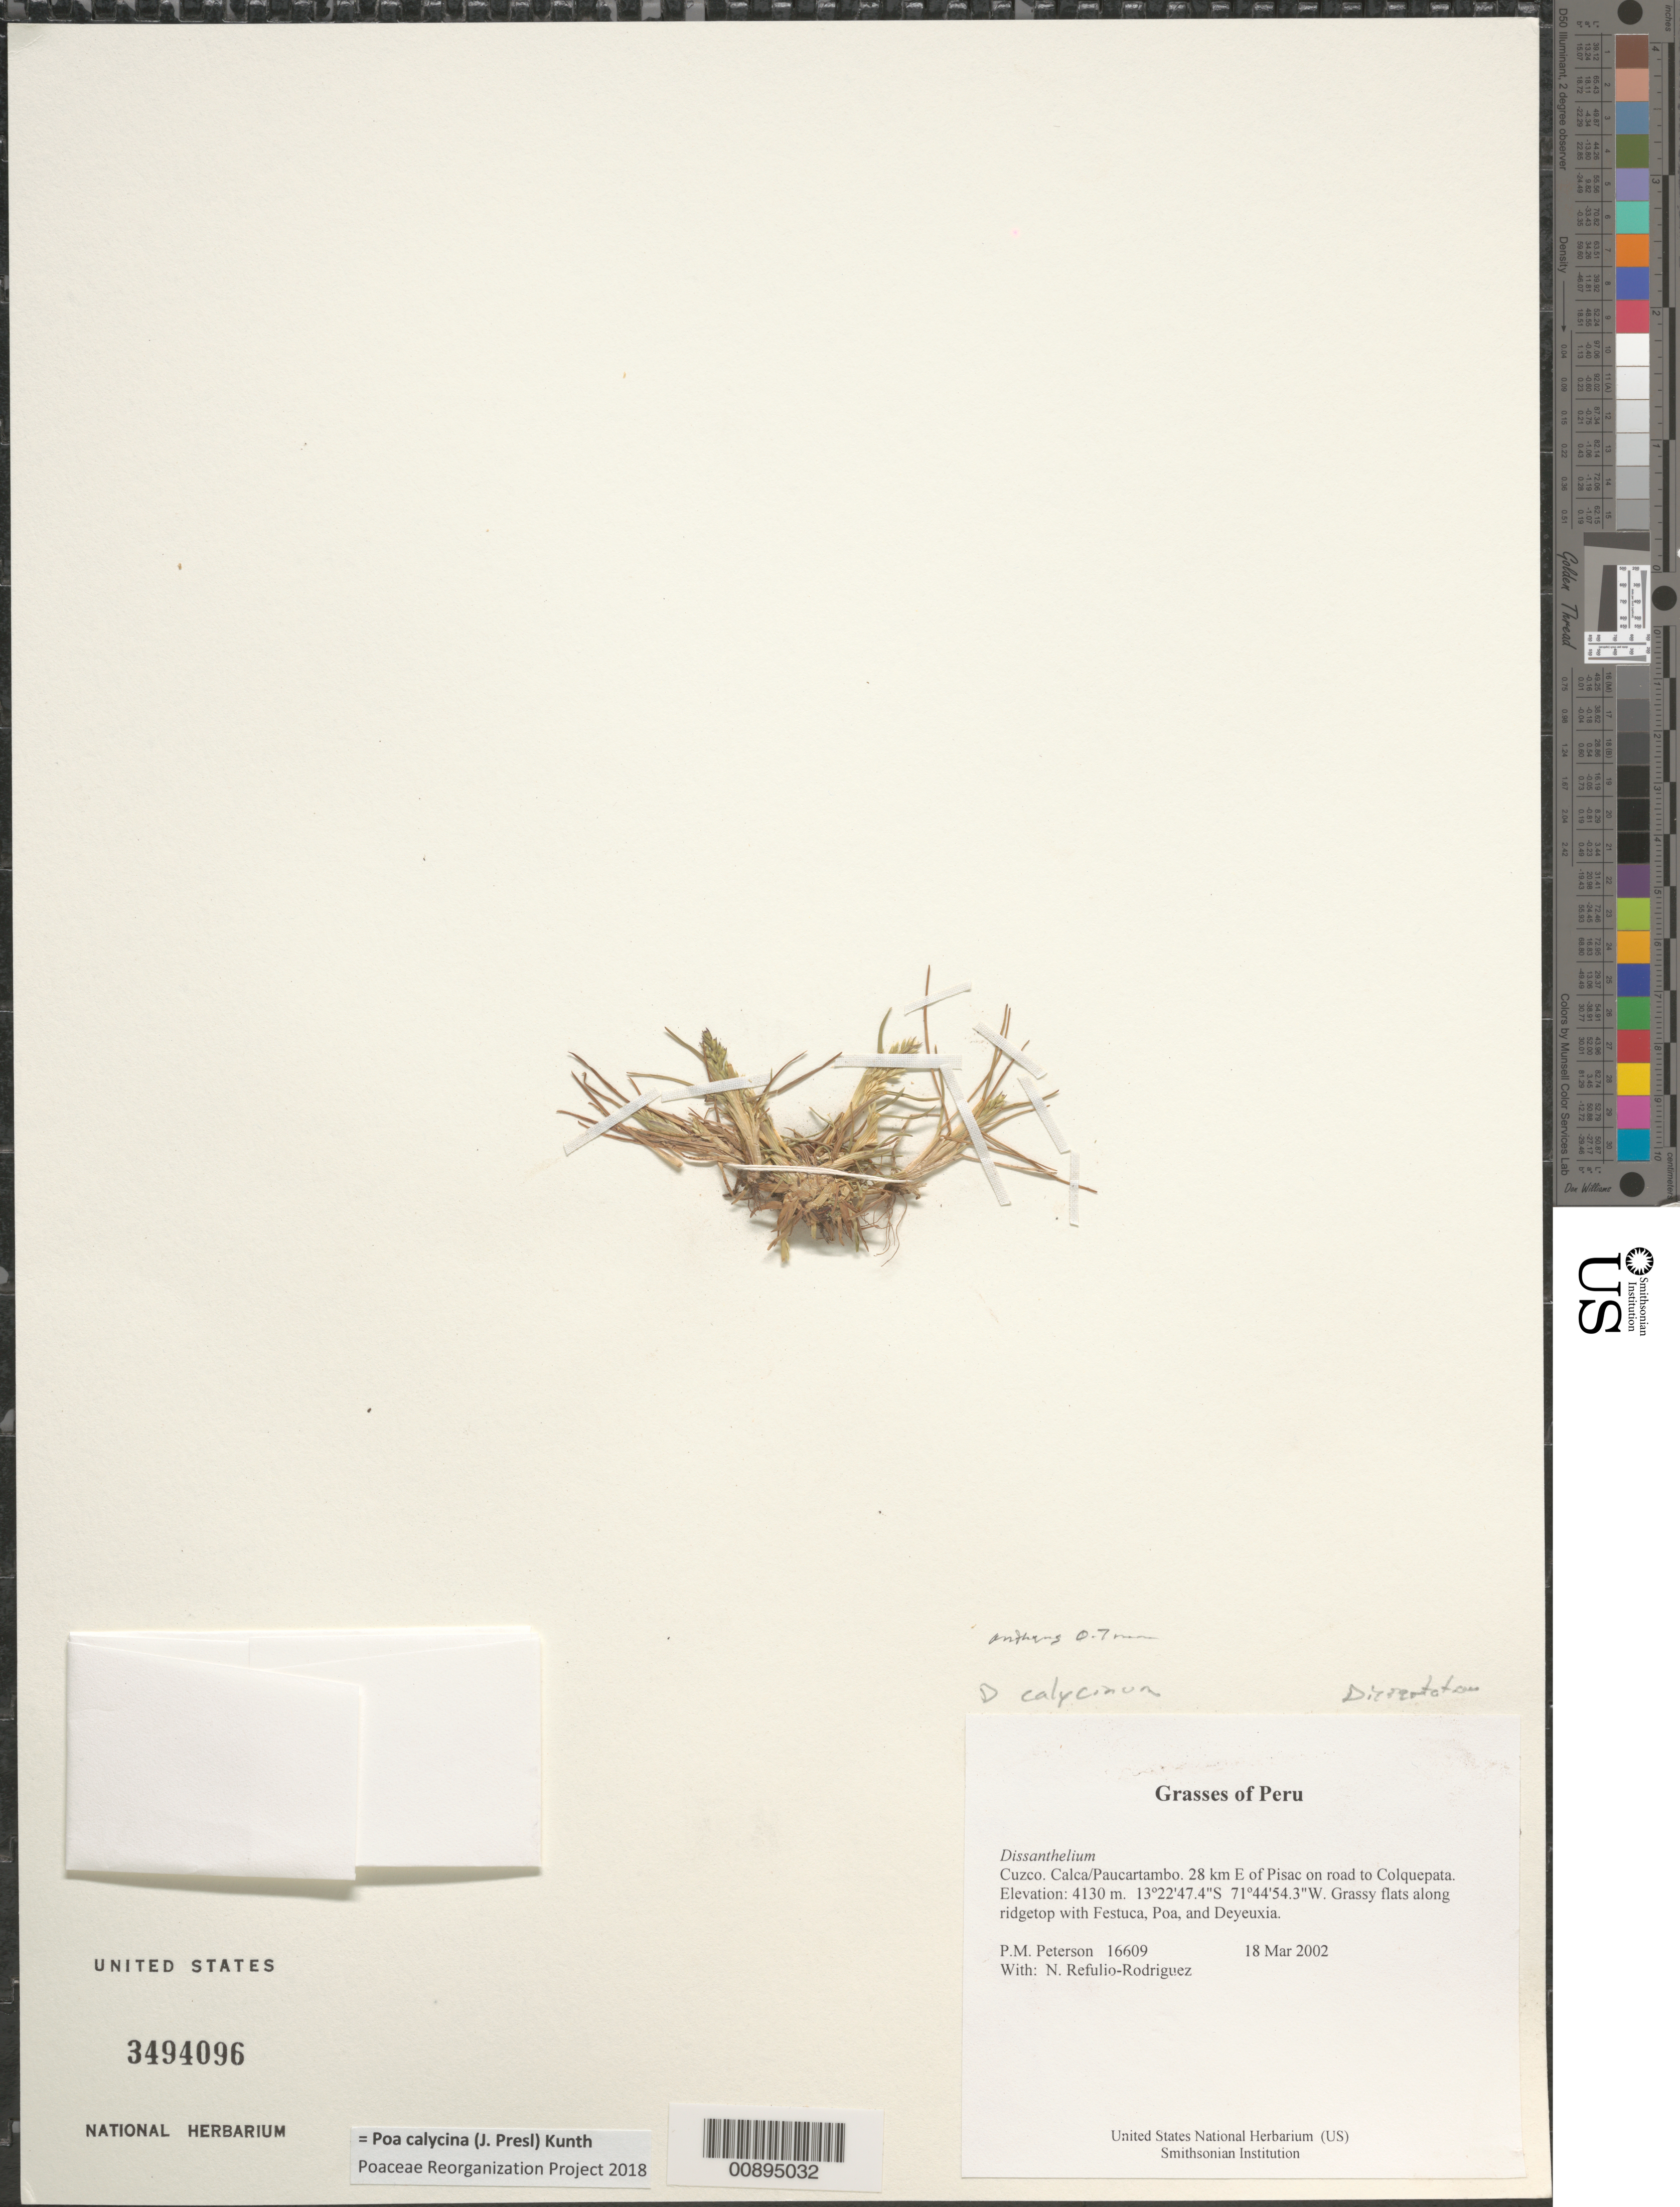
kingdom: Plantae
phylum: Tracheophyta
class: Liliopsida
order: Poales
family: Poaceae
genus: Poa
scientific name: Poa calycina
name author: (J. Presl) Kunth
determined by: Poaceae Reorganization Project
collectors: P. M. Peterson & N. Refulio-Rodríguez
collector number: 16609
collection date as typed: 18 Mar 2002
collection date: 2002-03-18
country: Peru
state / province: Cusco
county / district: Calca/Paucartambo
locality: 28 km E of Pisac on road to Colquepata.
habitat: Grassy flats along ridgetop with ~Festuca, Poa, and Deyeuxia~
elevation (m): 4130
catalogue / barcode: US 3494096